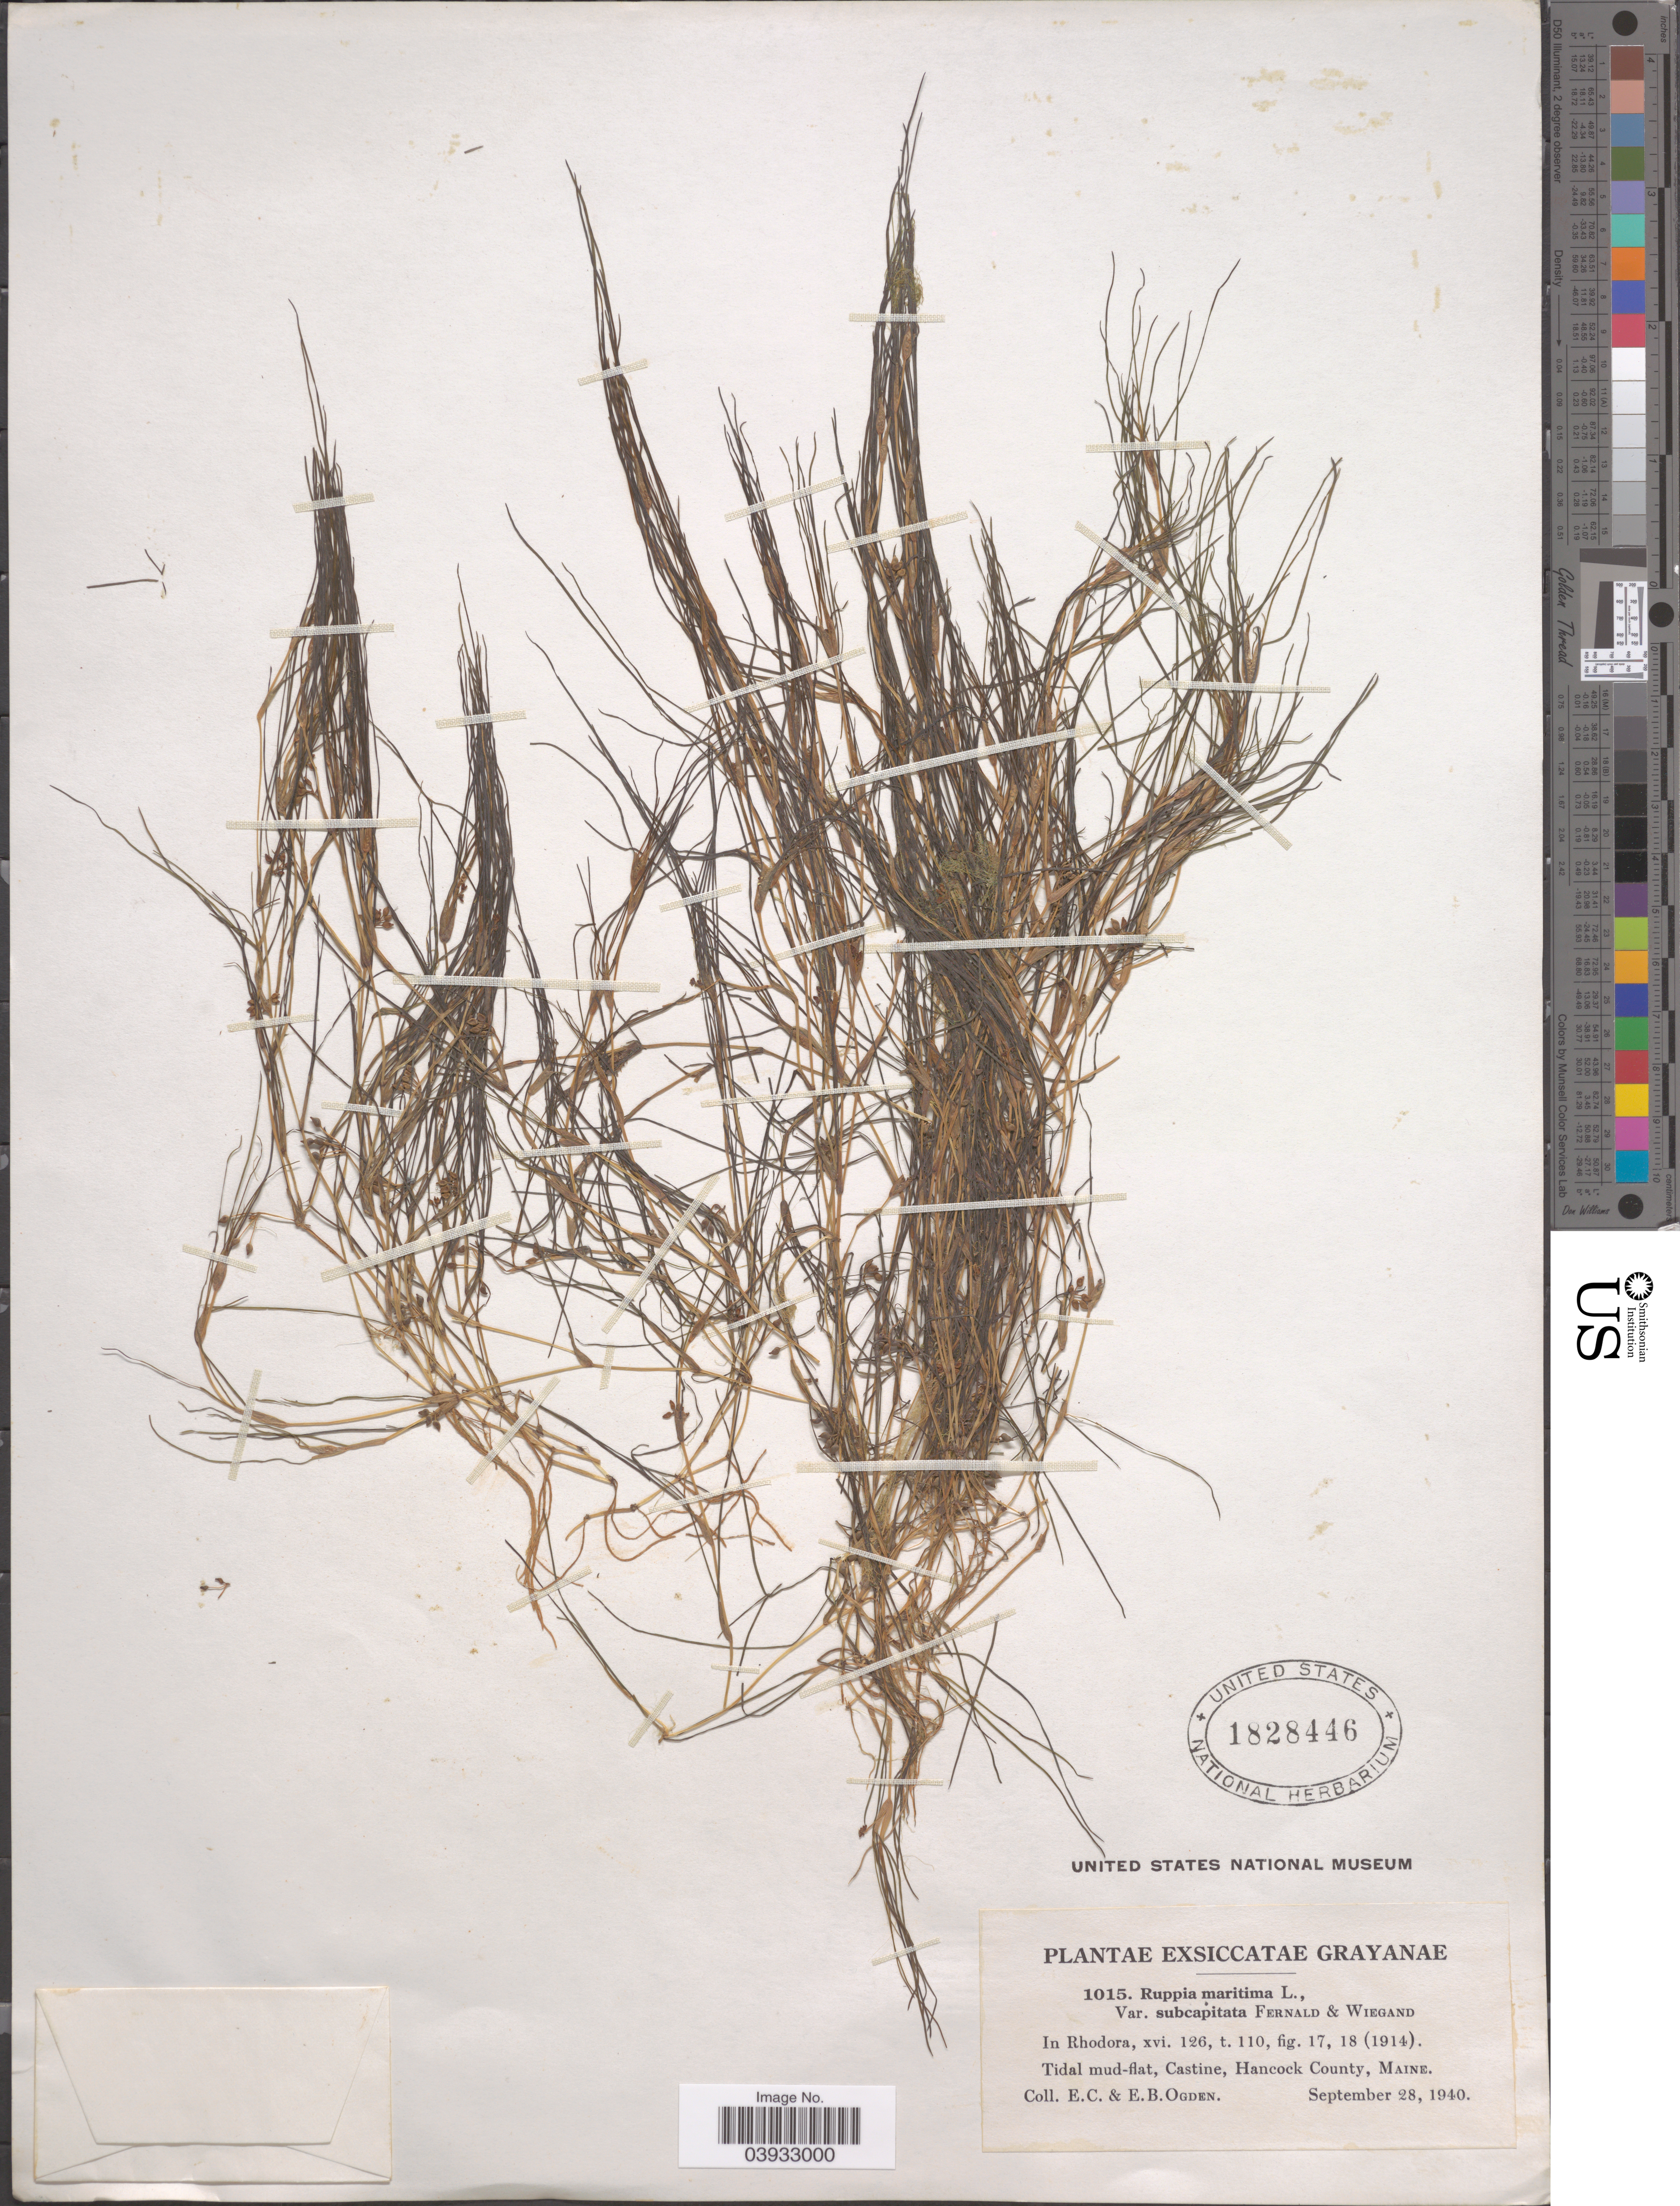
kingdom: Plantae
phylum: Tracheophyta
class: Liliopsida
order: Alismatales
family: Ruppiaceae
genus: Ruppia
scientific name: Ruppia maritima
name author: L.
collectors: E. Ogden & E. Ogden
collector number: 1015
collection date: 1940-09-28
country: United States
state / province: Maine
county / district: Hancock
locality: Castine, Hancock County.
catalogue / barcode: US 1828446